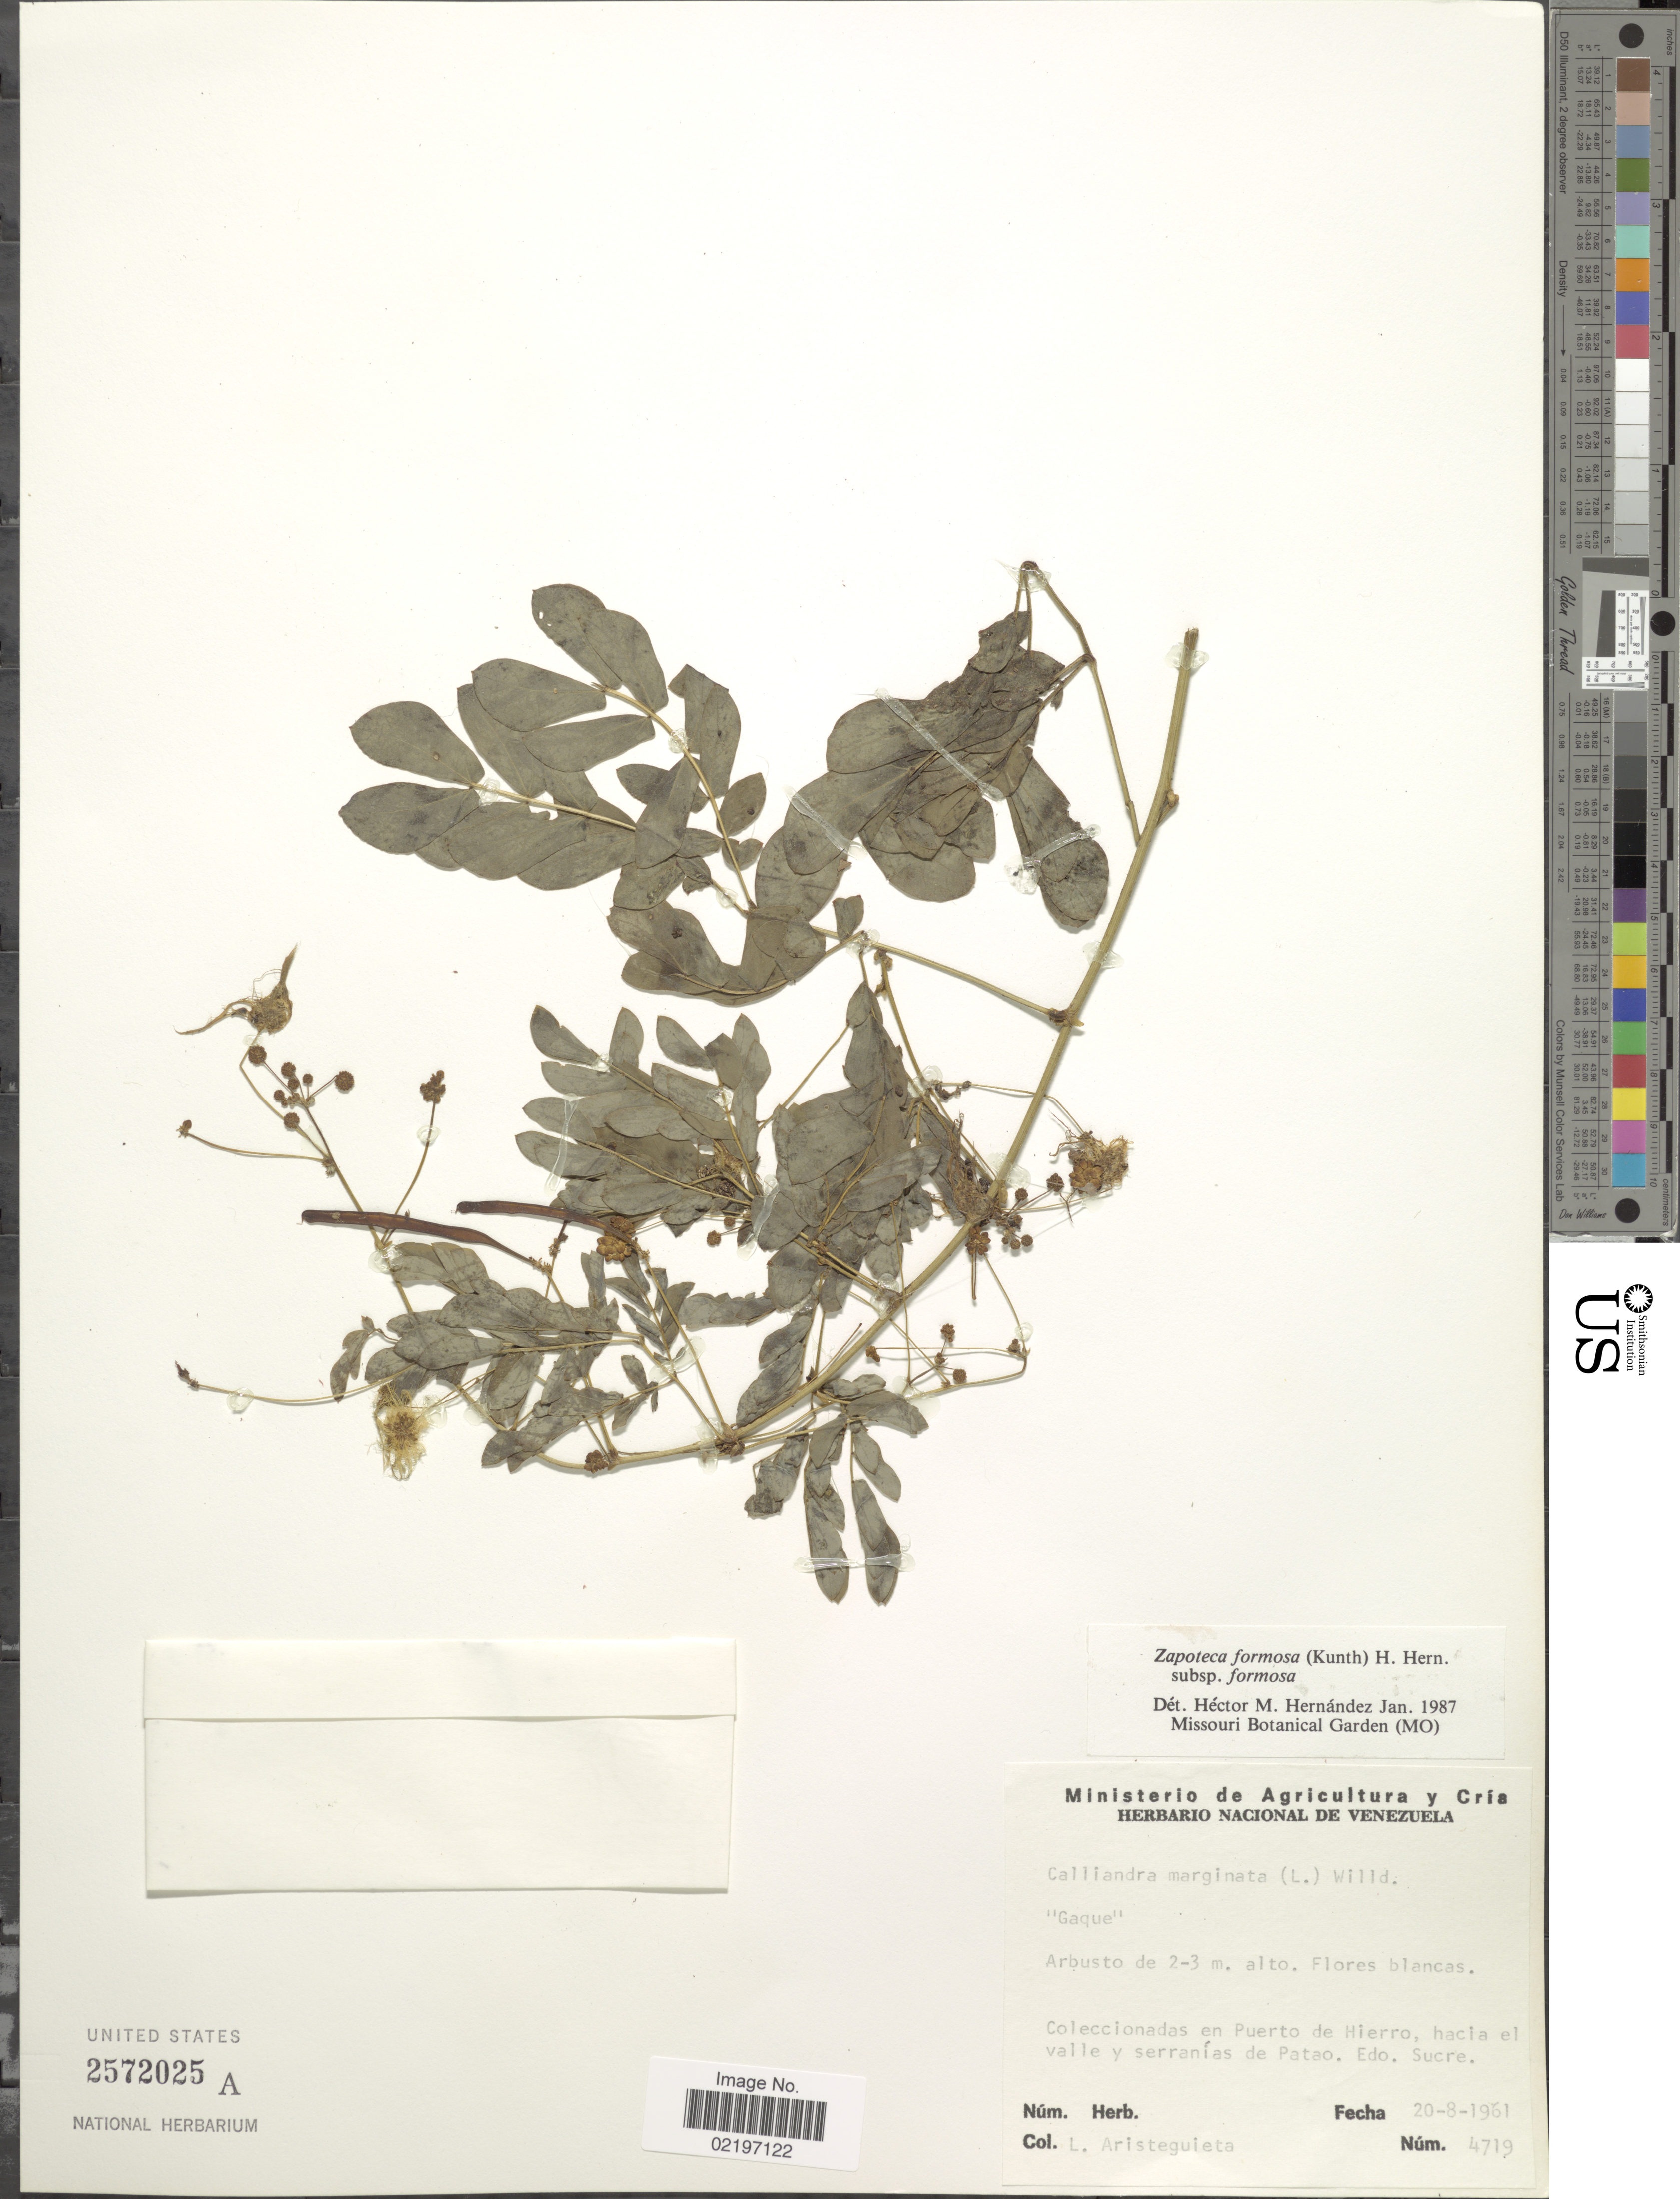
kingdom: Plantae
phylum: Tracheophyta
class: Magnoliopsida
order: Fabales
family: Fabaceae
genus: Zapoteca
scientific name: Zapoteca formosa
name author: (Kunth) H.M. Hern.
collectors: L. Aristeguieta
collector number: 4719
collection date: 1961-08-20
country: Colombia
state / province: Sucre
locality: En Puerto de Hierro, hacia el valle y serranias e Patao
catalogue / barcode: US 2572025A